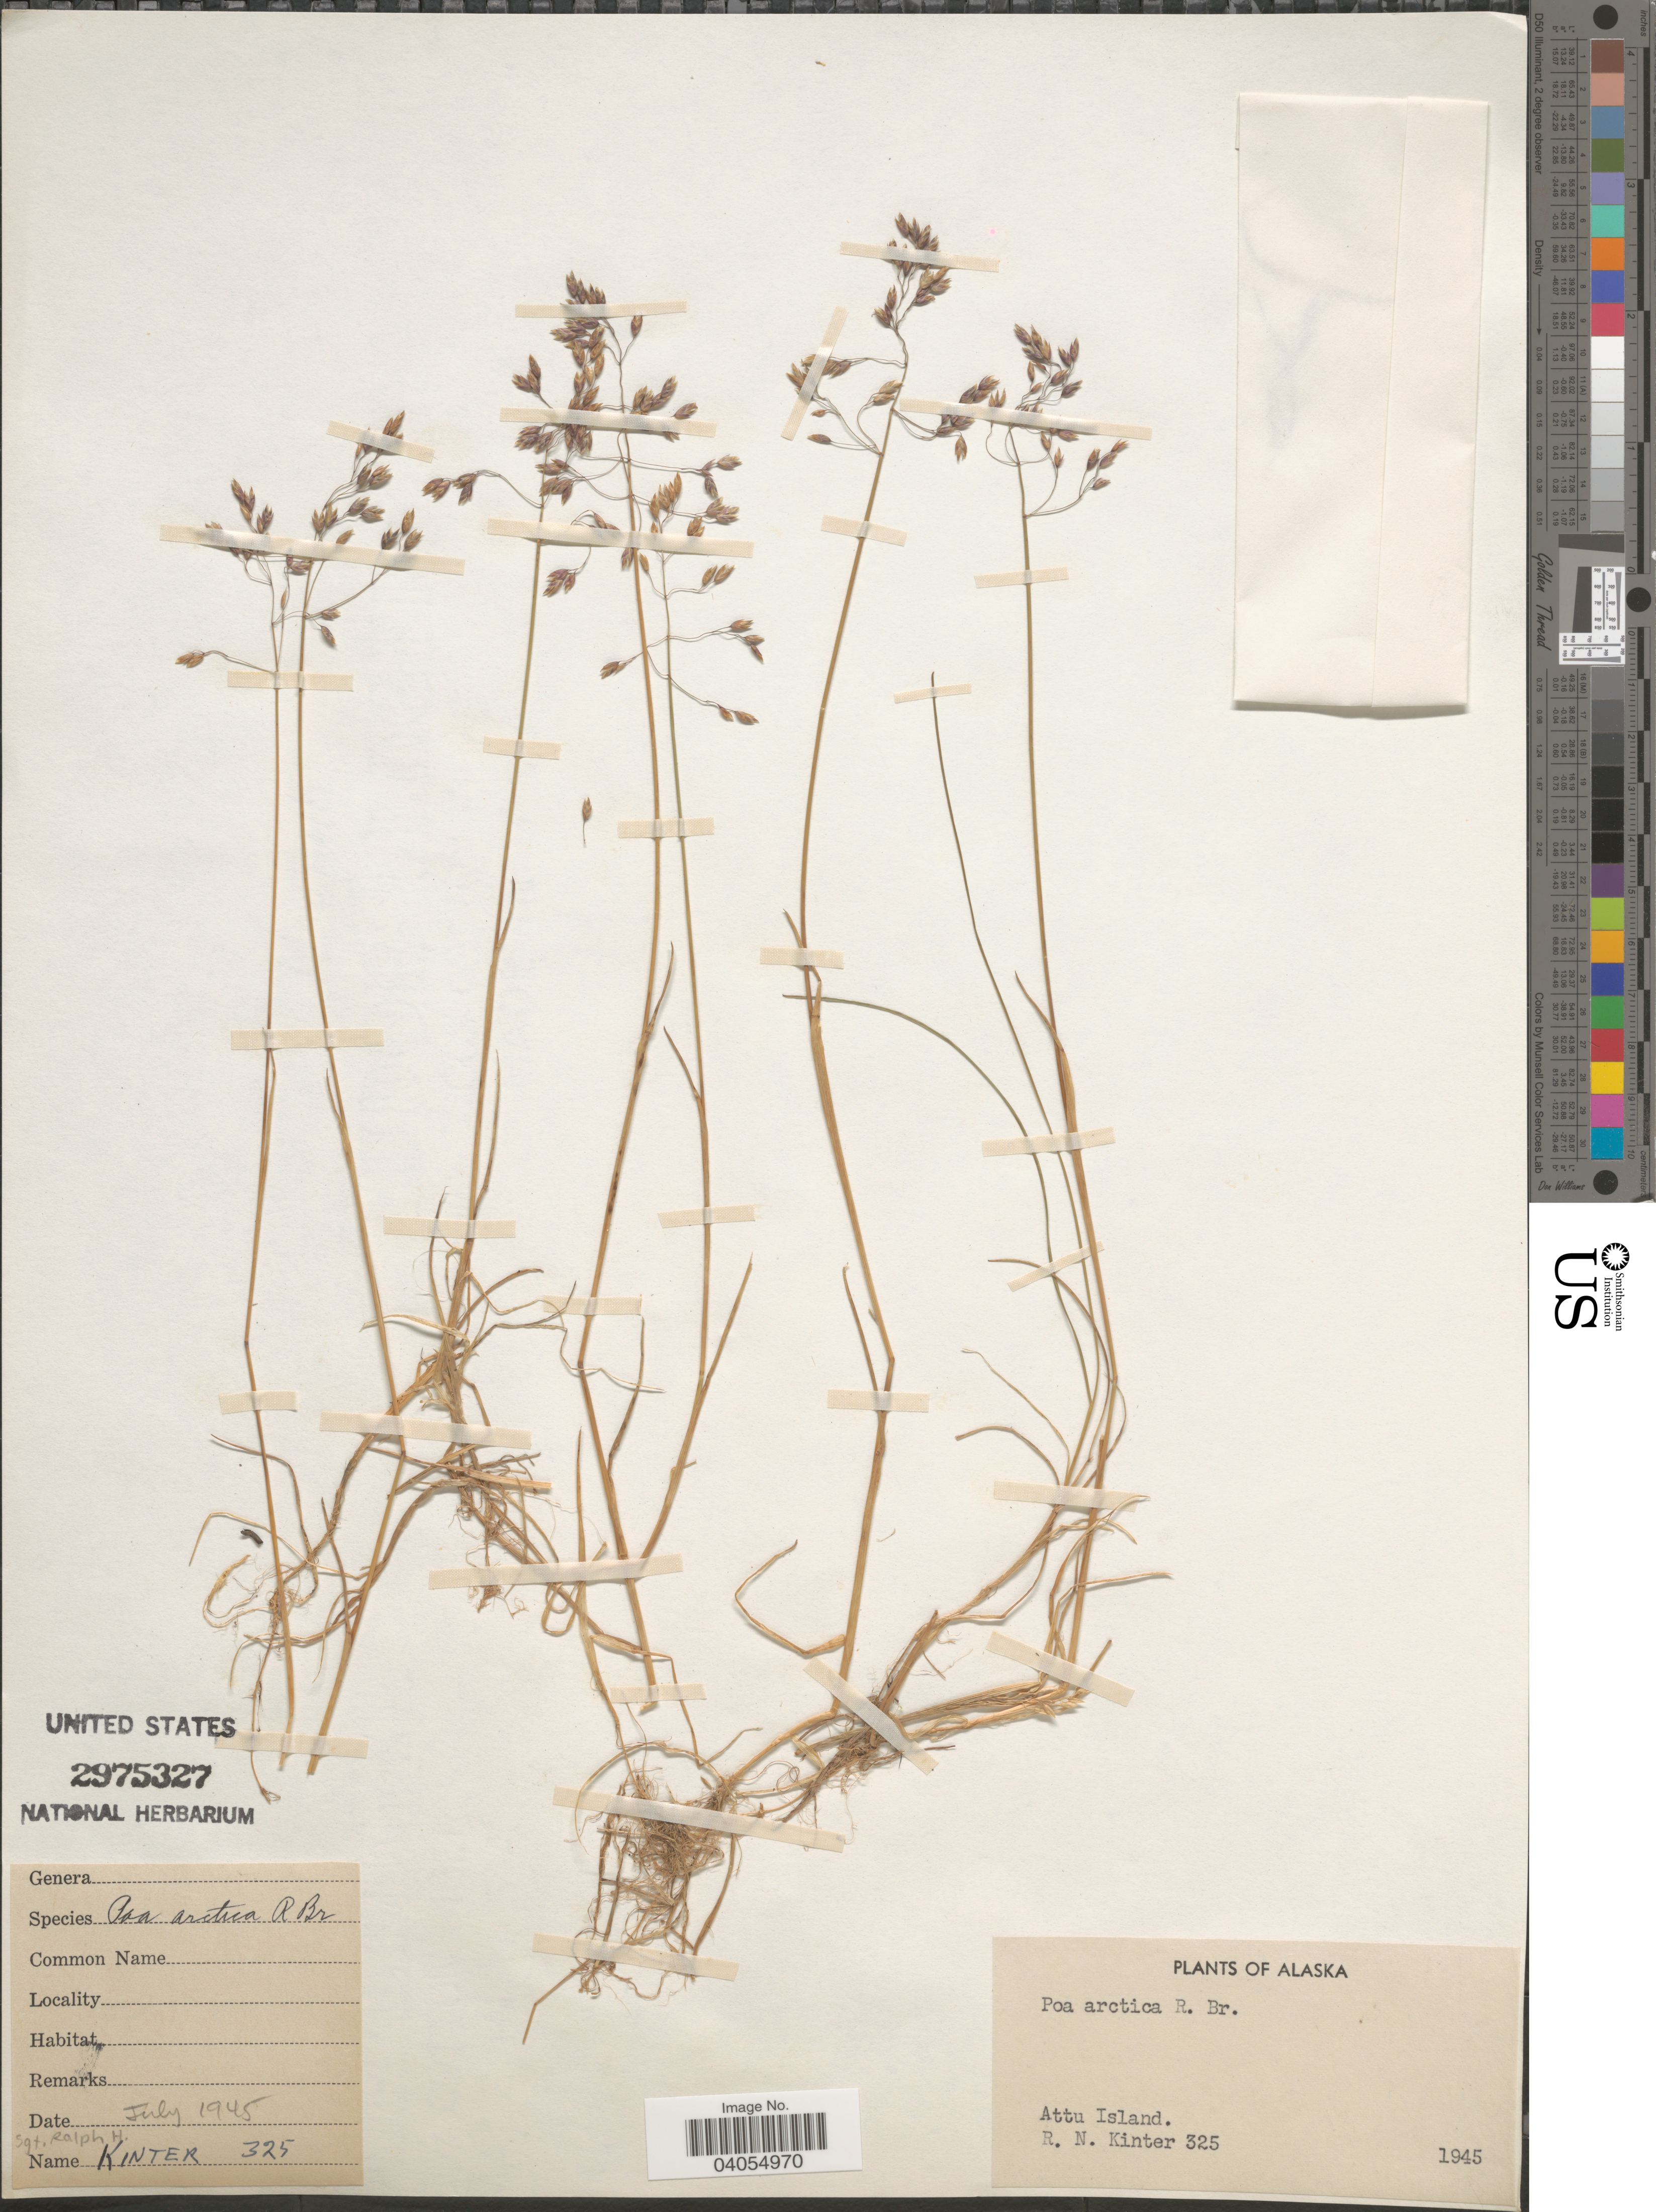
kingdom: Plantae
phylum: Tracheophyta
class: Liliopsida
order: Poales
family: Poaceae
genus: Poa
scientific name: Poa arctica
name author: R. Br.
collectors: R. Kinter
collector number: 325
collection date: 1945-07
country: United States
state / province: Alaska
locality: Attu Island.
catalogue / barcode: US 2975327